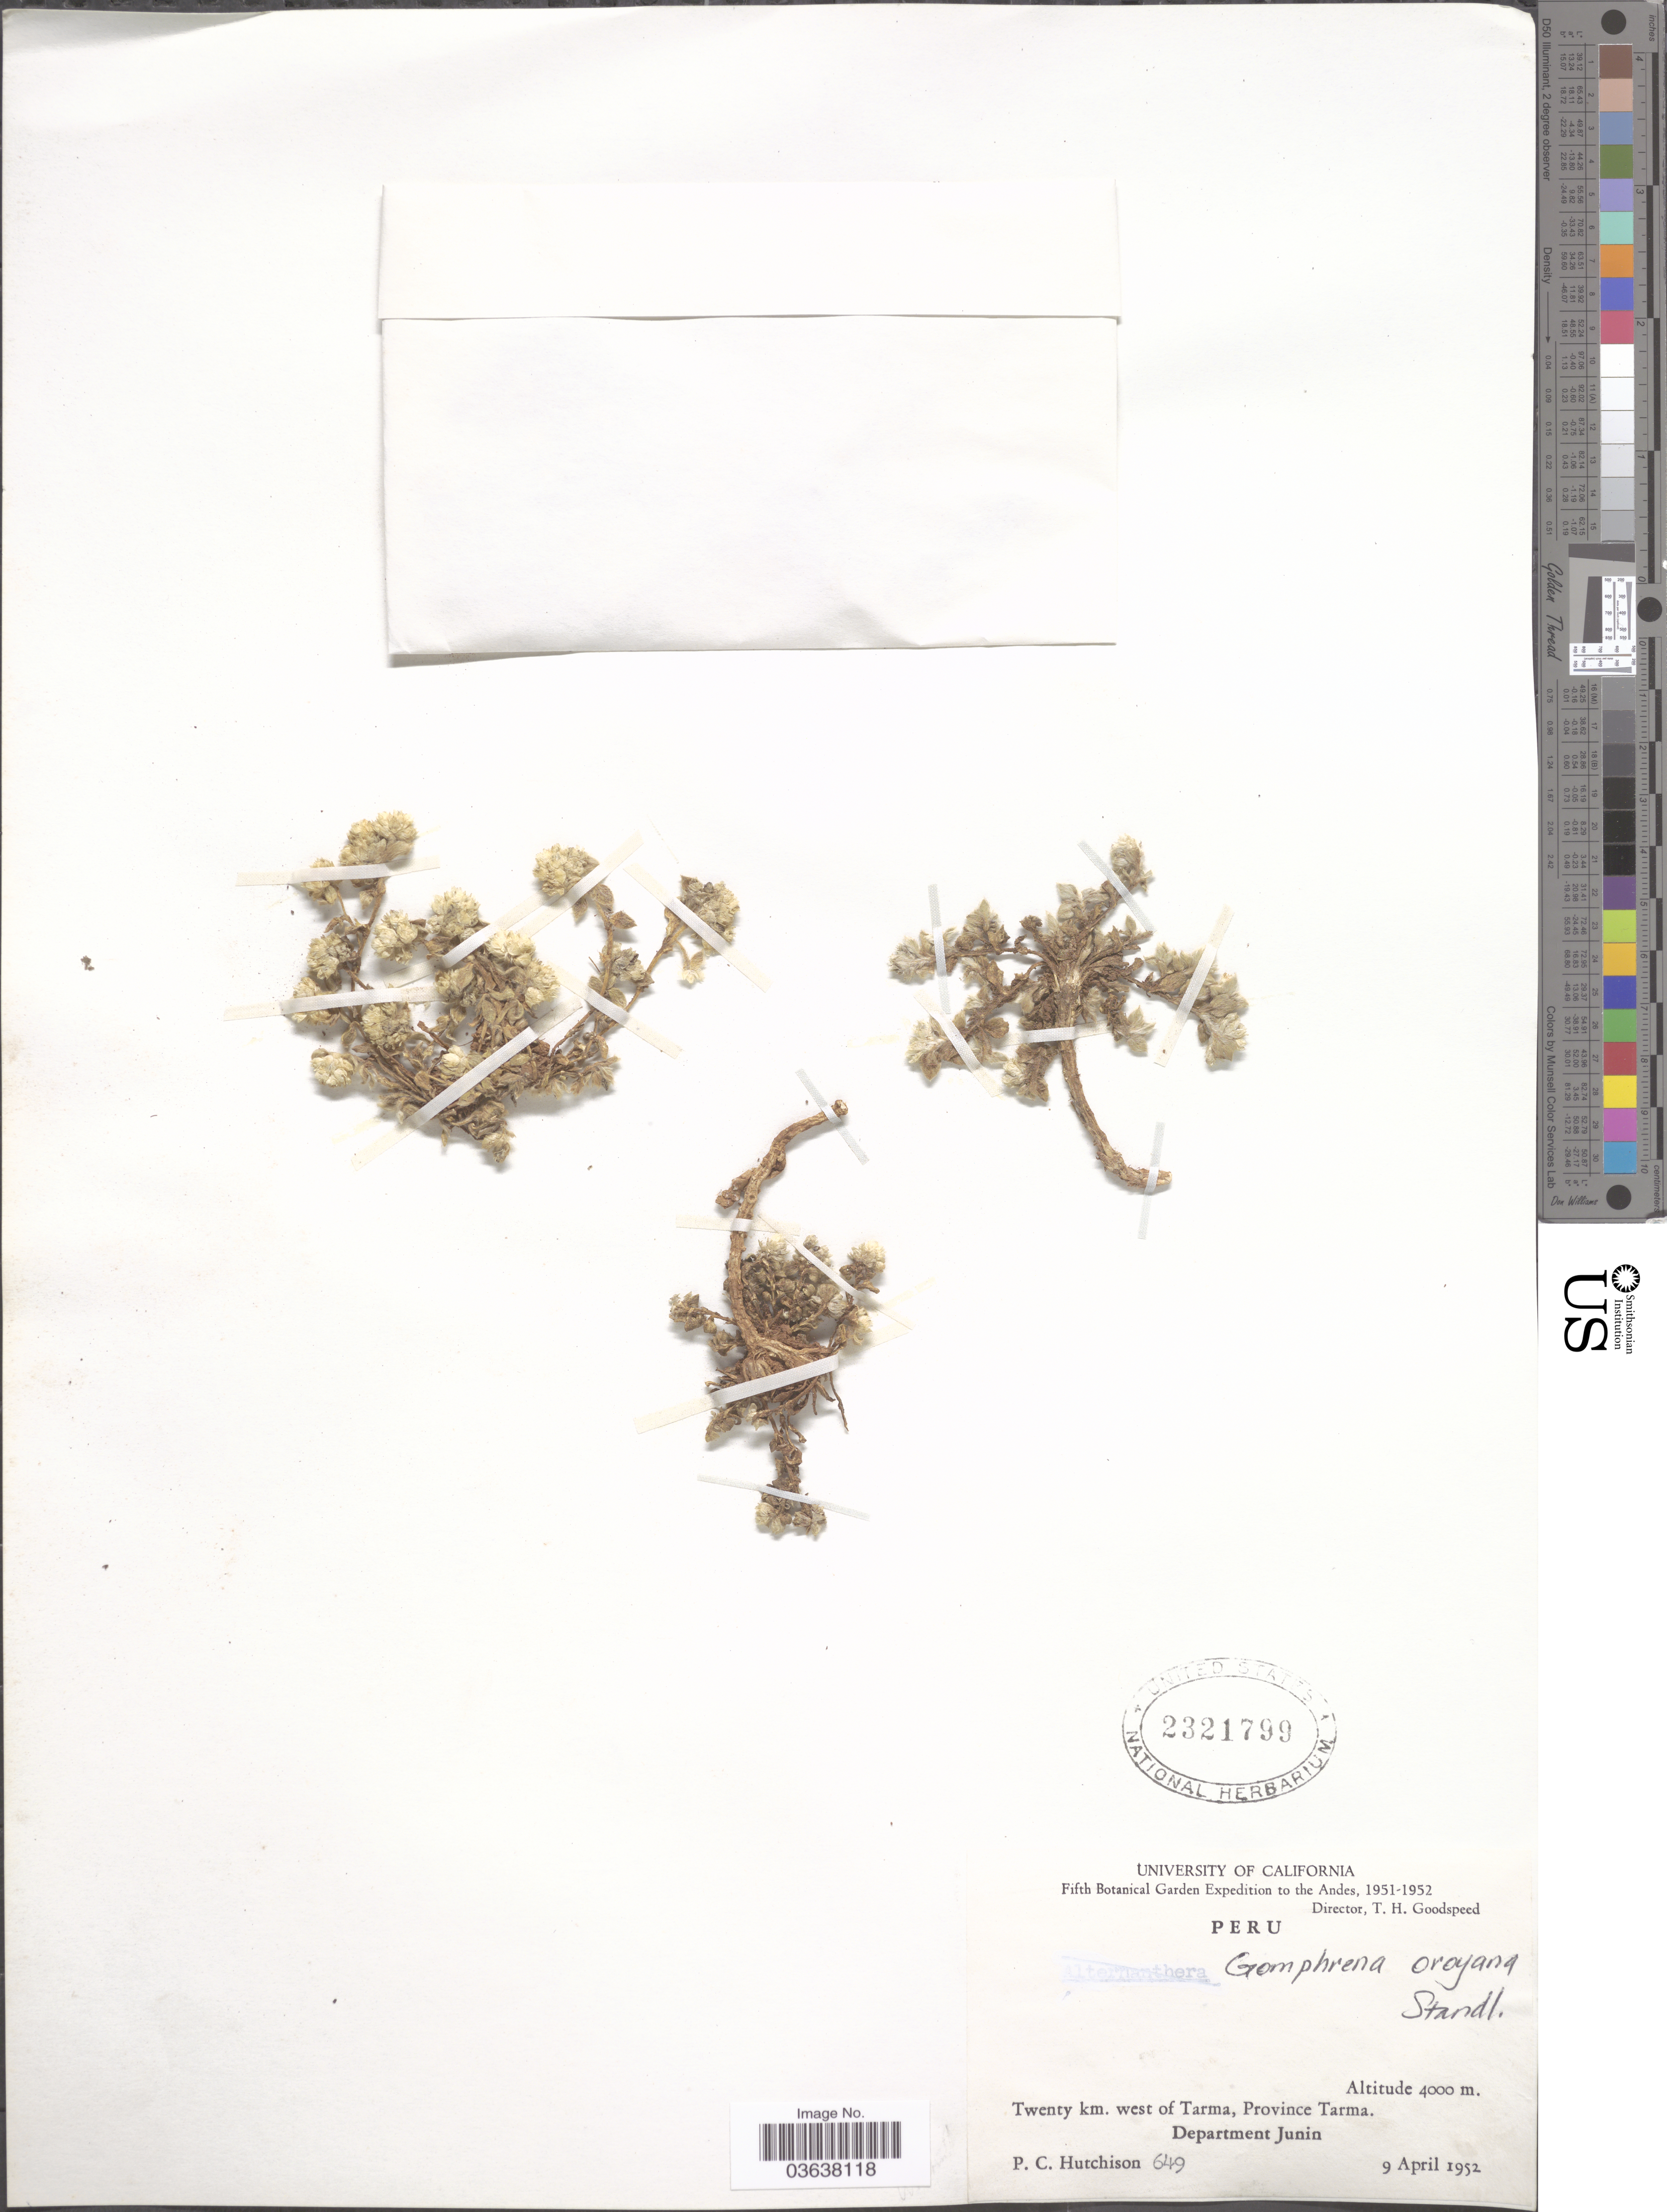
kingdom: Plantae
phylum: Tracheophyta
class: Magnoliopsida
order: Caryophyllales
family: Amaranthaceae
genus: Gomphrena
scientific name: Gomphrena oroyana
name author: Standl.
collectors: P. C. Hutchison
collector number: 649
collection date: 1952-04-09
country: Peru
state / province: Junín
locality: The Andes. Twenty km. west of Tarma, Province of Tarma. Department Junin.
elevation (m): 4000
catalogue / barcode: US 2321799